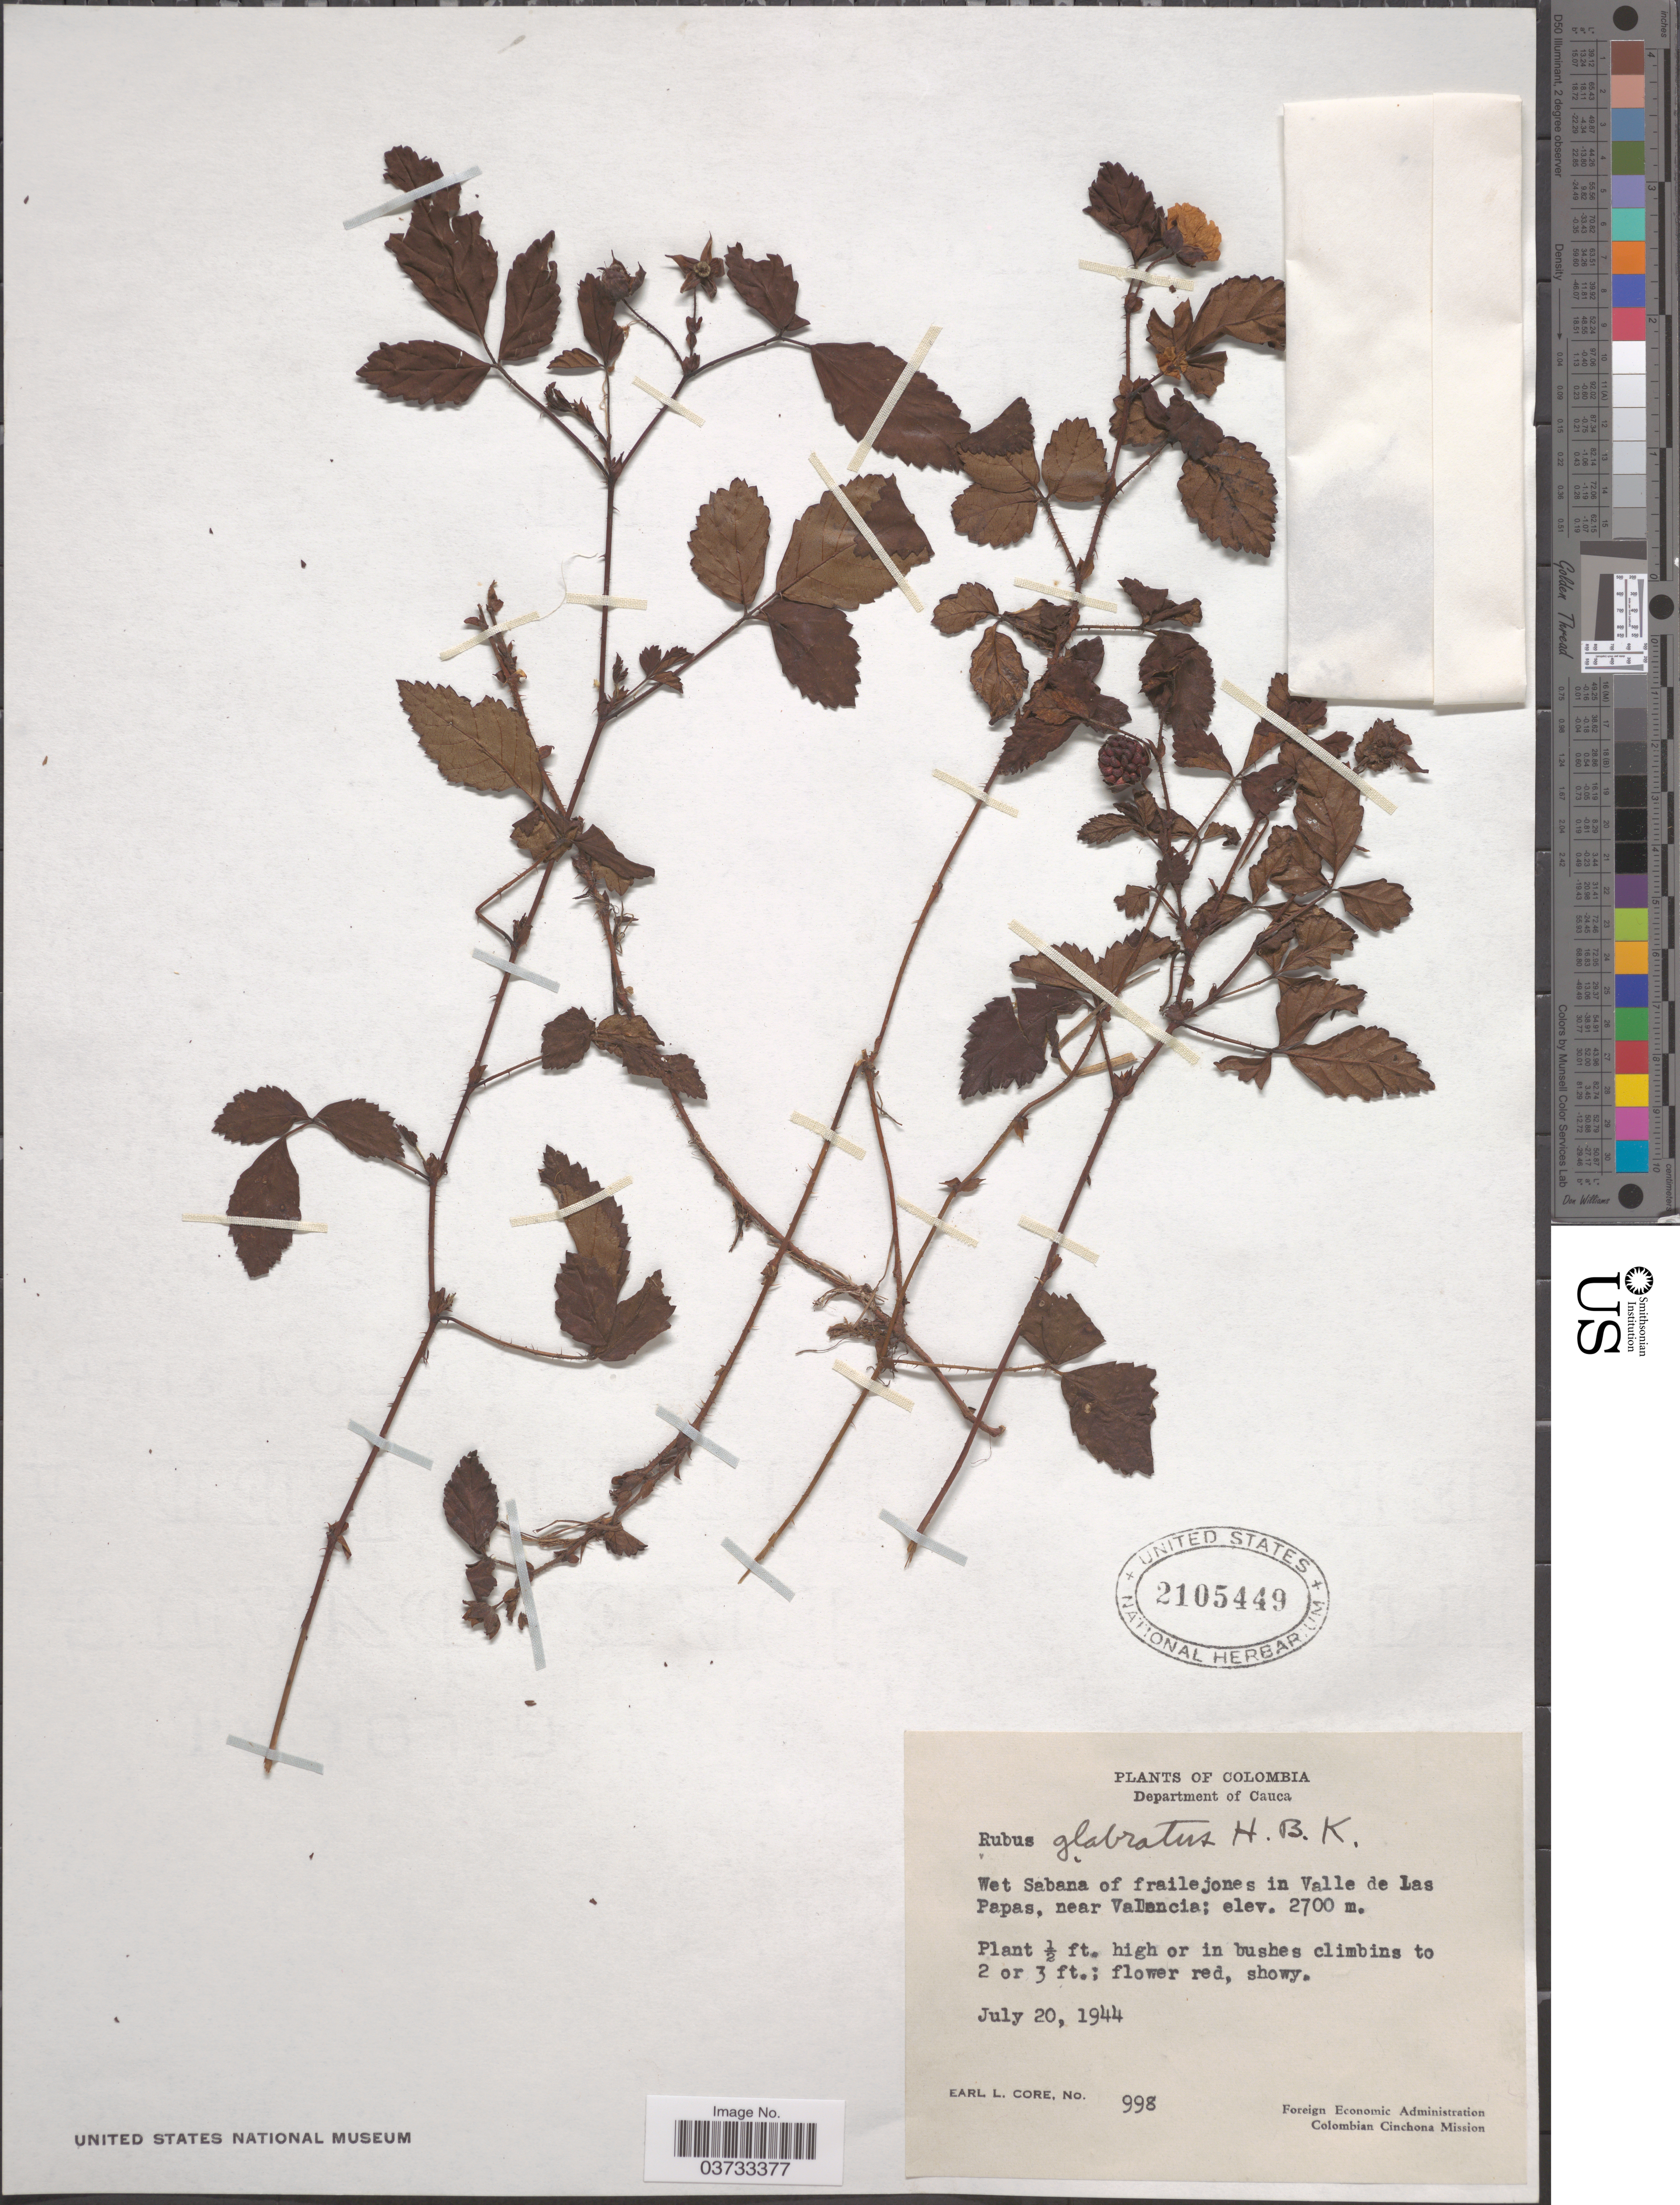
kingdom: Plantae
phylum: Tracheophyta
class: Magnoliopsida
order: Rosales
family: Rosaceae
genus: Rubus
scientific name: Rubus glabratus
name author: Kunth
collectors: E. L. Core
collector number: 998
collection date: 1944-07-20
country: Colombia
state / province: Cauca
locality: Department of Cauca. Wet Sabana of frailejones in Valle de Las Papas, near Valencia.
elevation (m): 2700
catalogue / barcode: US 2105449